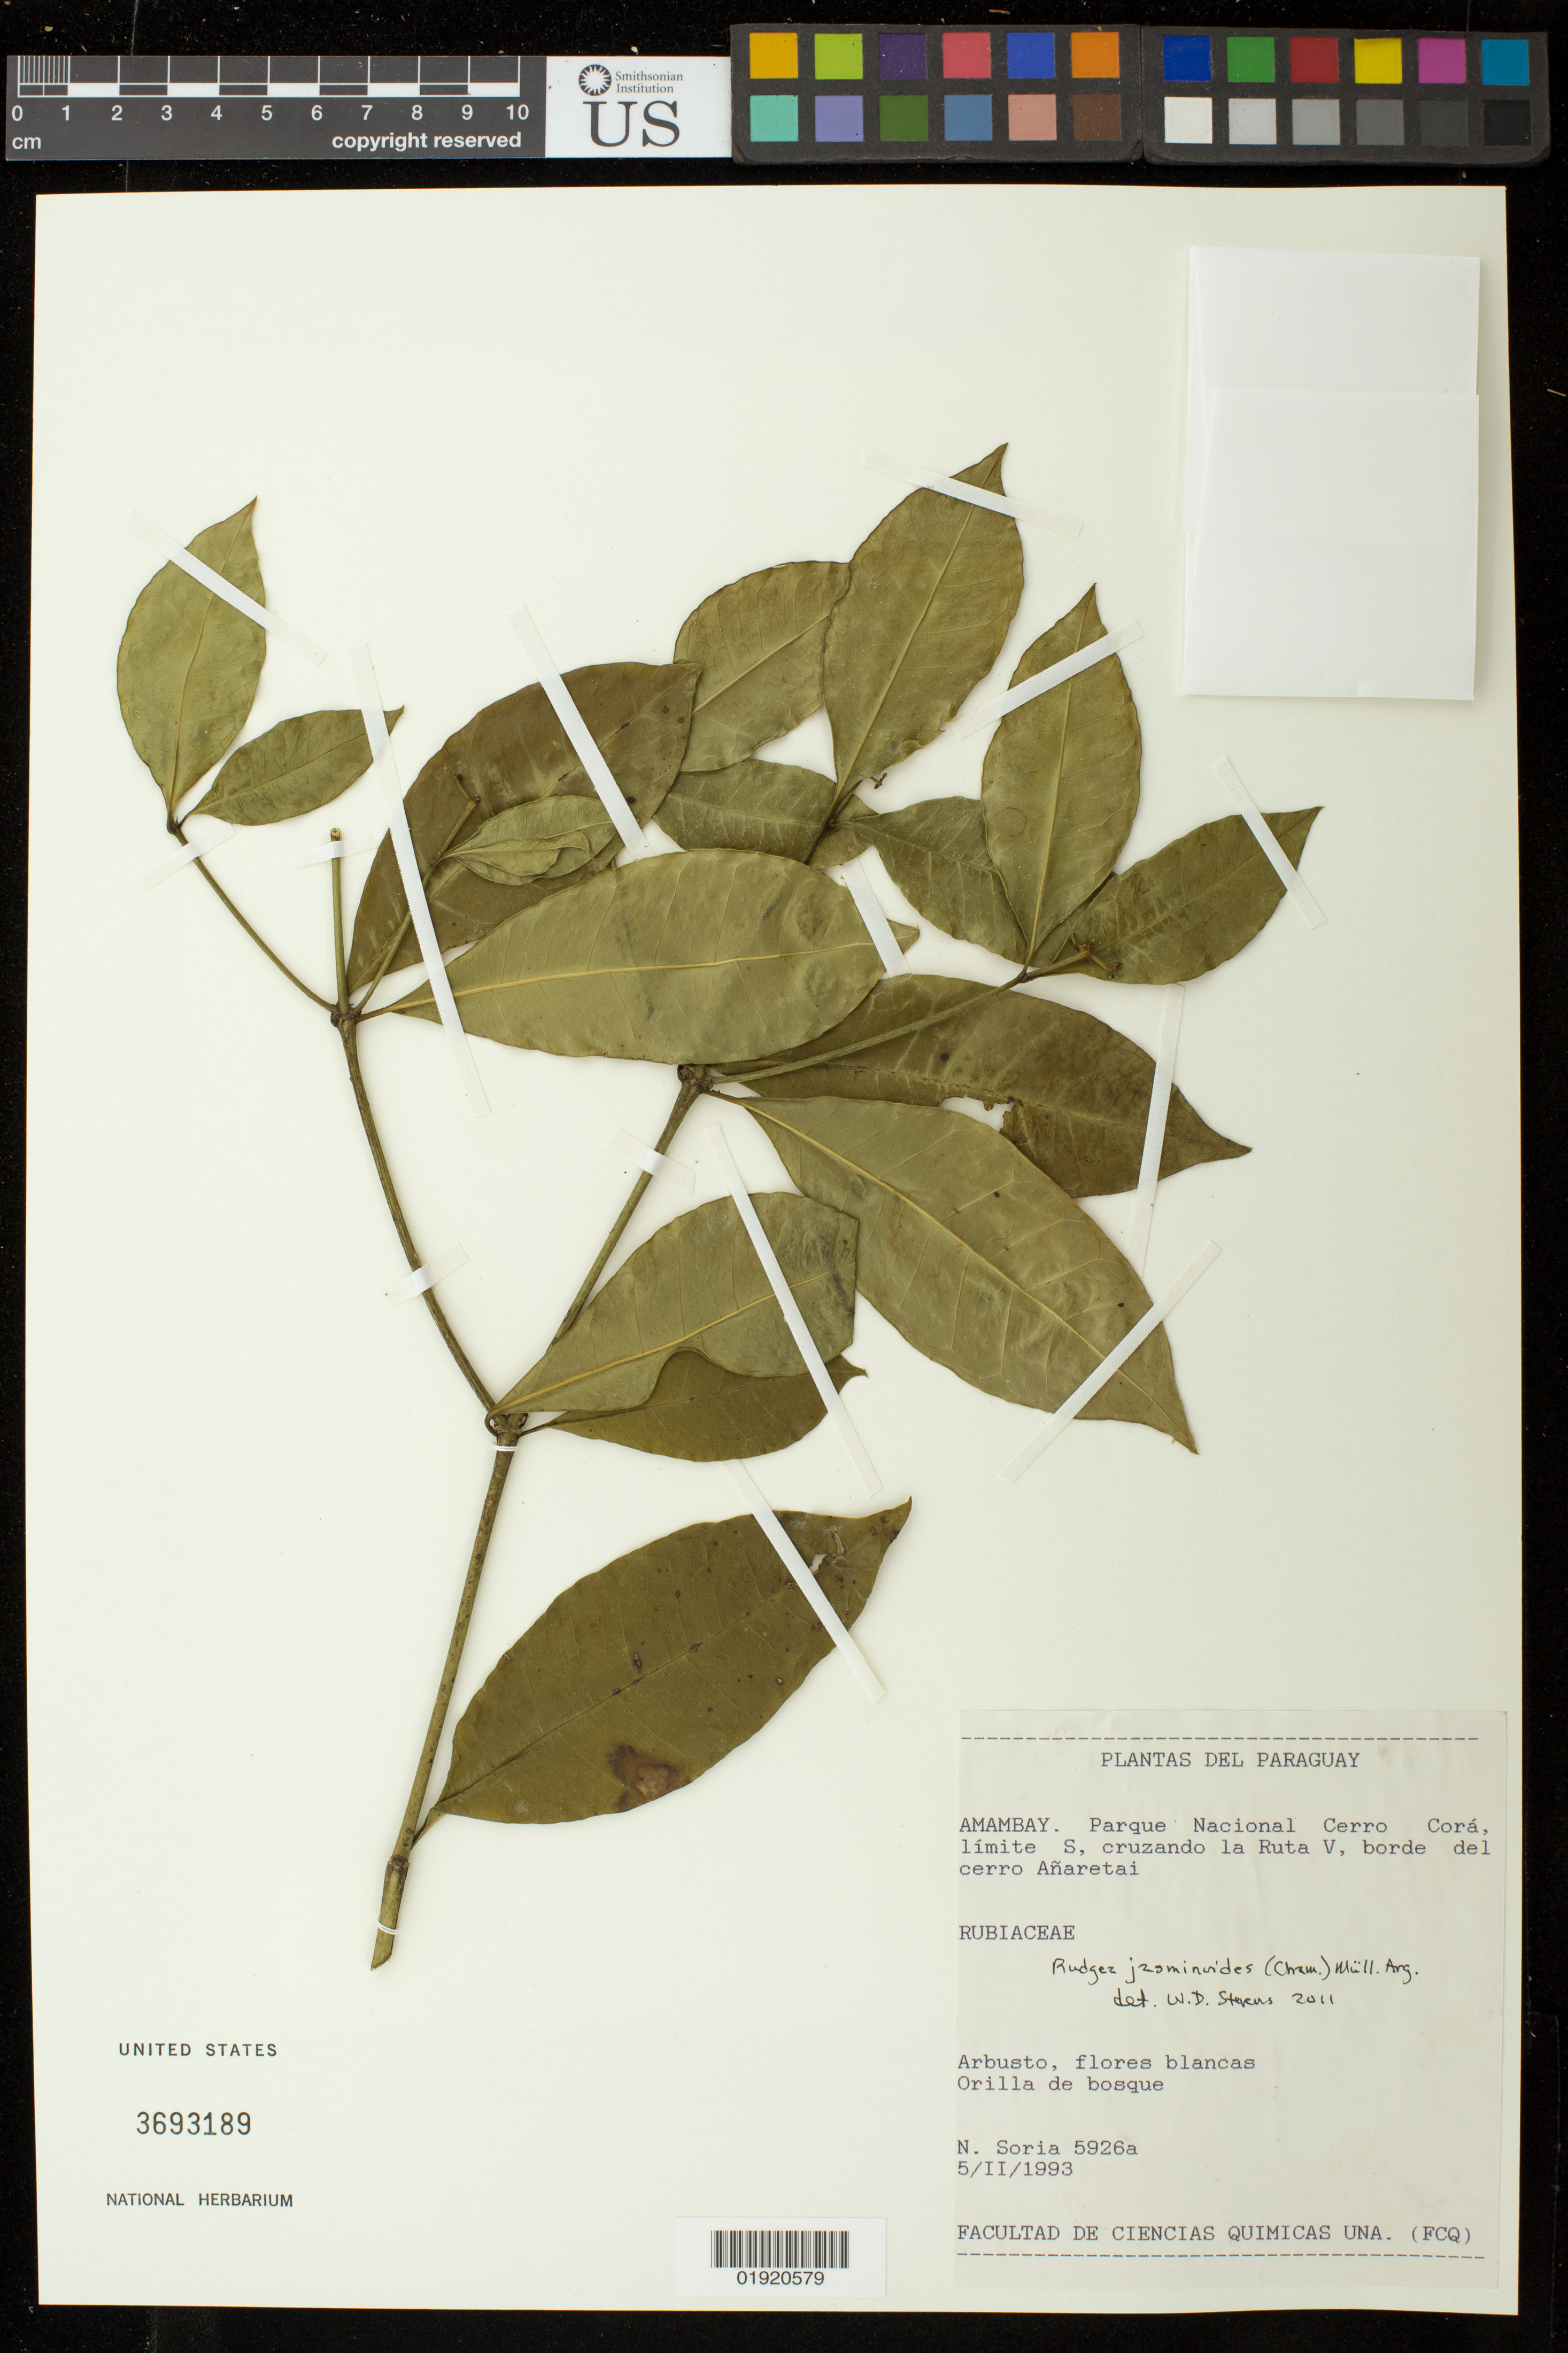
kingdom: Plantae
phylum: Tracheophyta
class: Magnoliopsida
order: Gentianales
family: Rubiaceae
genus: Rudgea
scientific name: Rudgea jasminoides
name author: (Cham.) Müll. Arg.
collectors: N. Soria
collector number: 5926a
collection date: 1993-11-05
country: Paraguay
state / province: Amambay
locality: Paraguay. Amambay. Parque Nacional Cerro Cora, limite S, cruzando la Ruta V, borde del cerro Anaretai.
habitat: Orilla de bosque.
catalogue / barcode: US 3693189